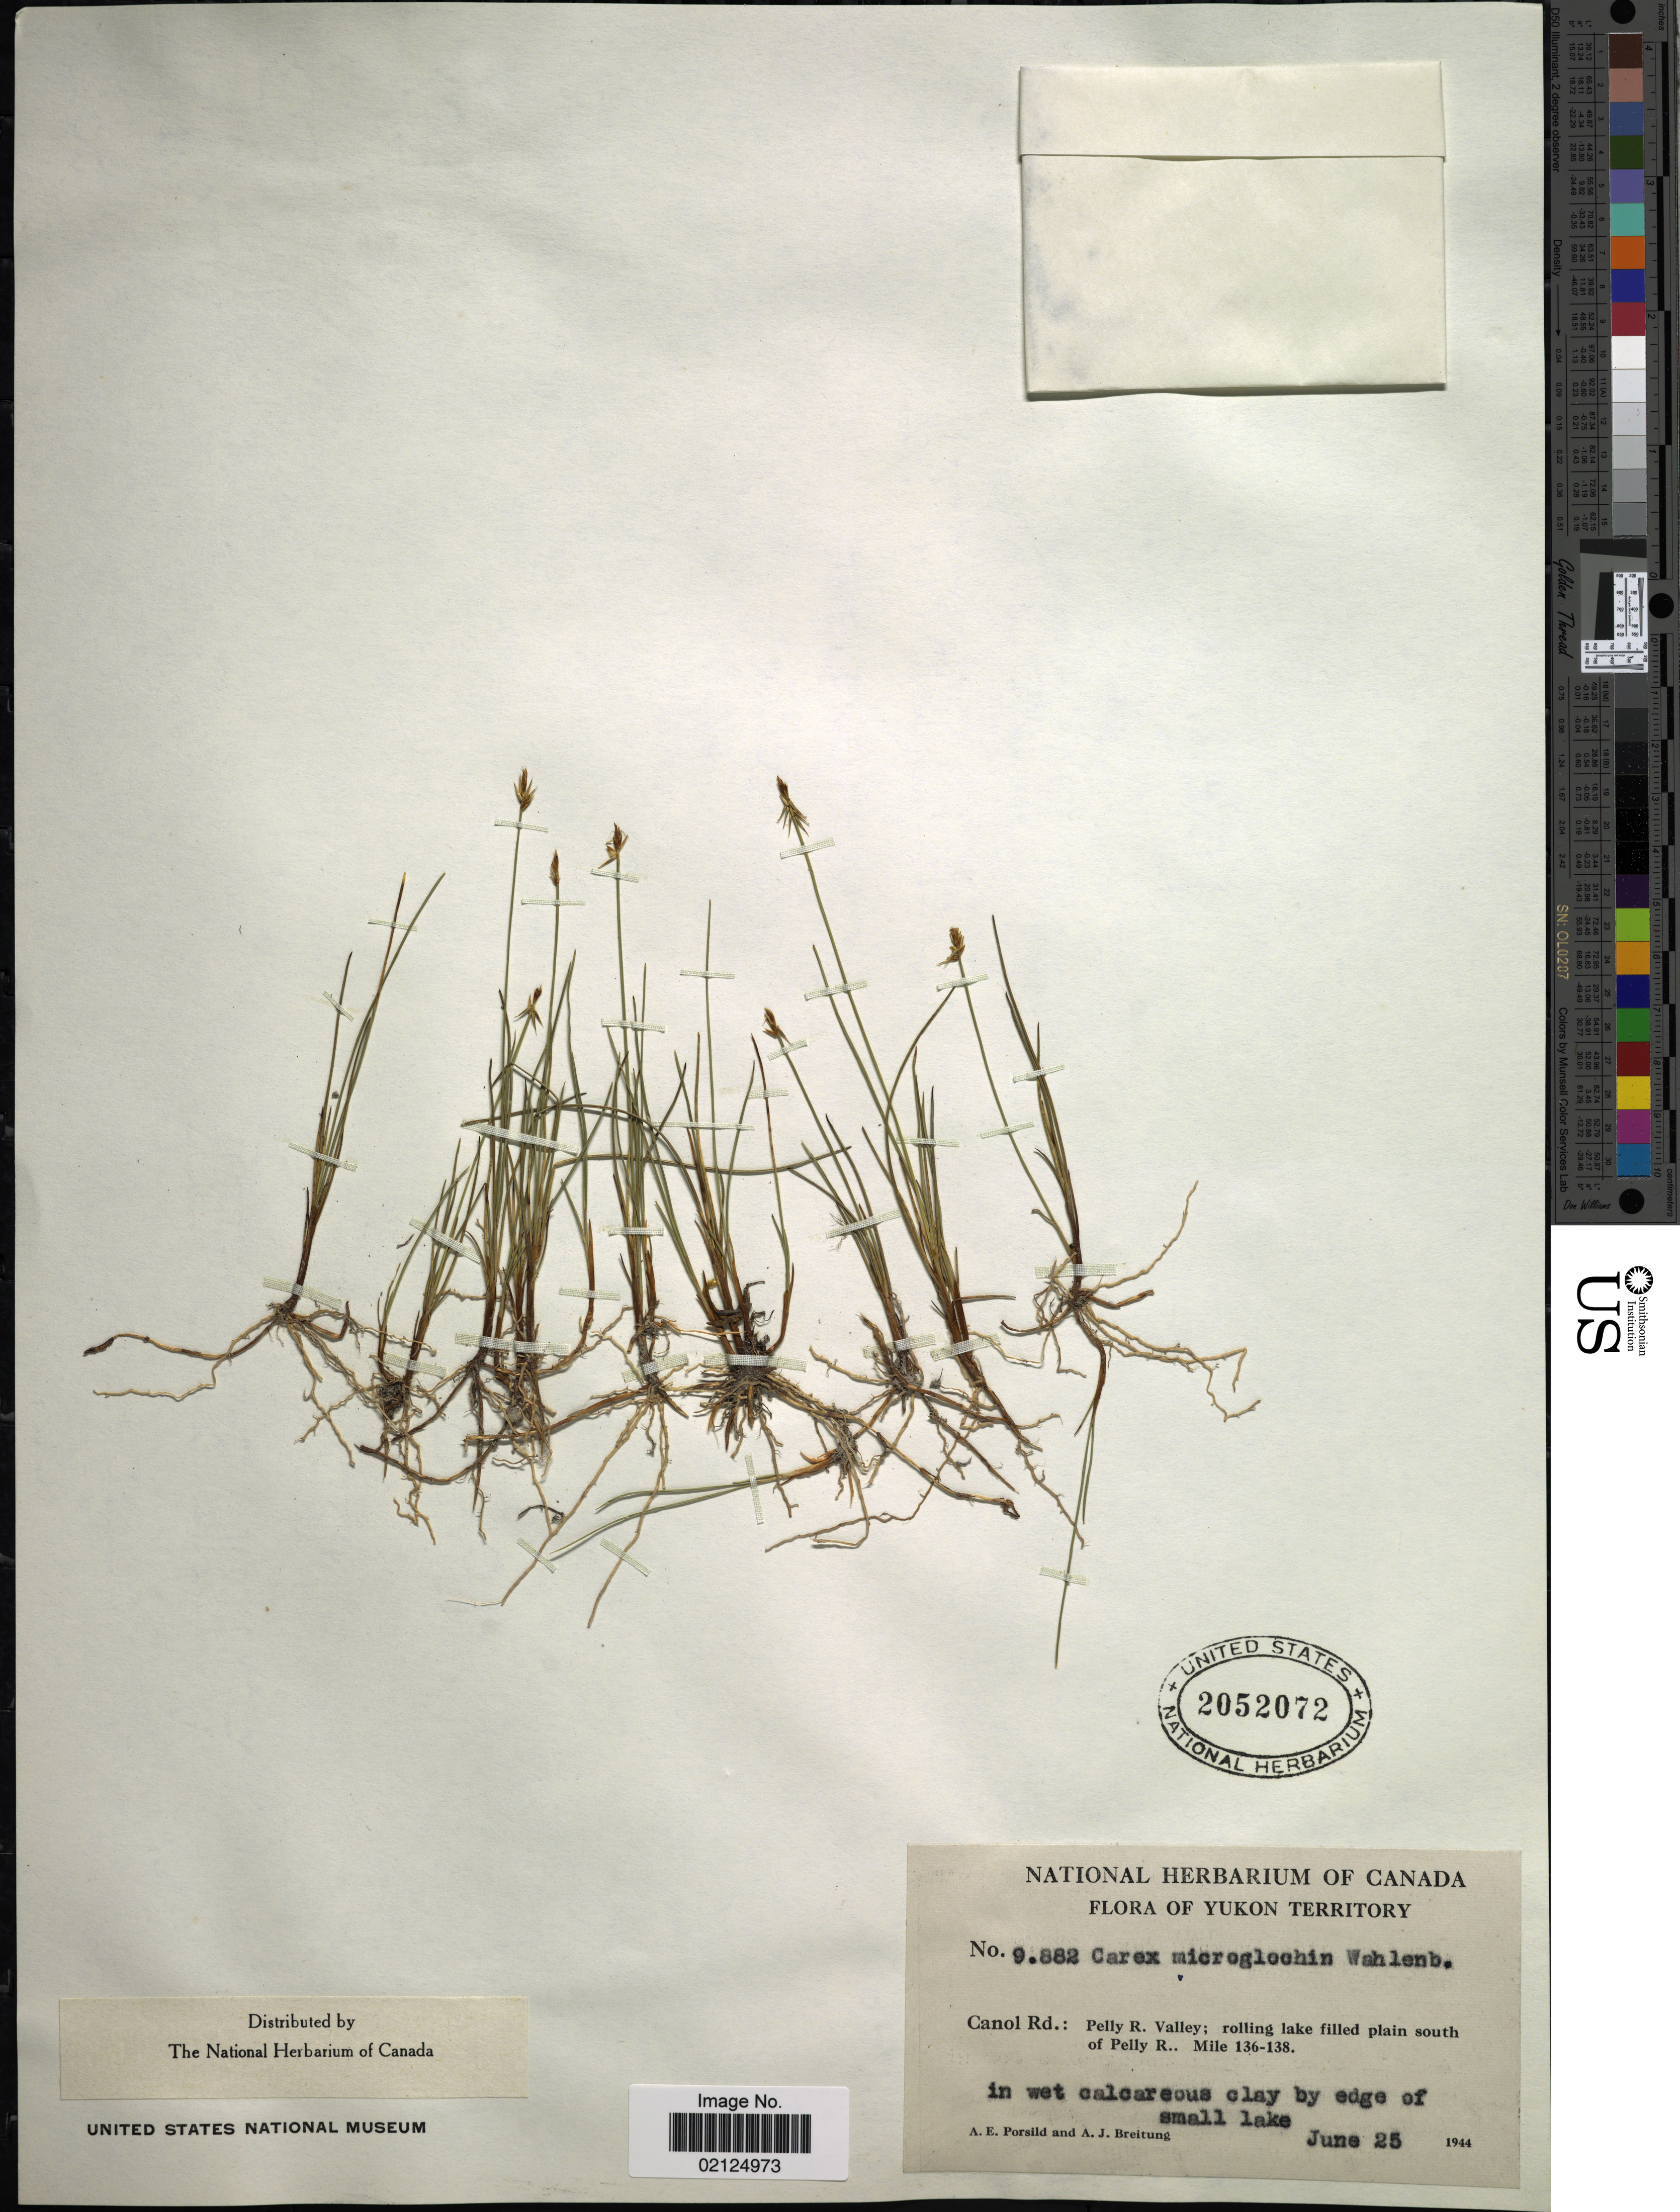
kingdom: Plantae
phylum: Tracheophyta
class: Liliopsida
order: Poales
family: Cyperaceae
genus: Carex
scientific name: Carex microglochin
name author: Wahlenb.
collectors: A. E. Porsild & A. Breitung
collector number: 9882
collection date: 1944-06-25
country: Canada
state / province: Yukon Territory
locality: Canol Rd.: Pelly R. Valley; rolling lake filled plain south of Pelly R., Mile 136-138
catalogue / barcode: US 2052072